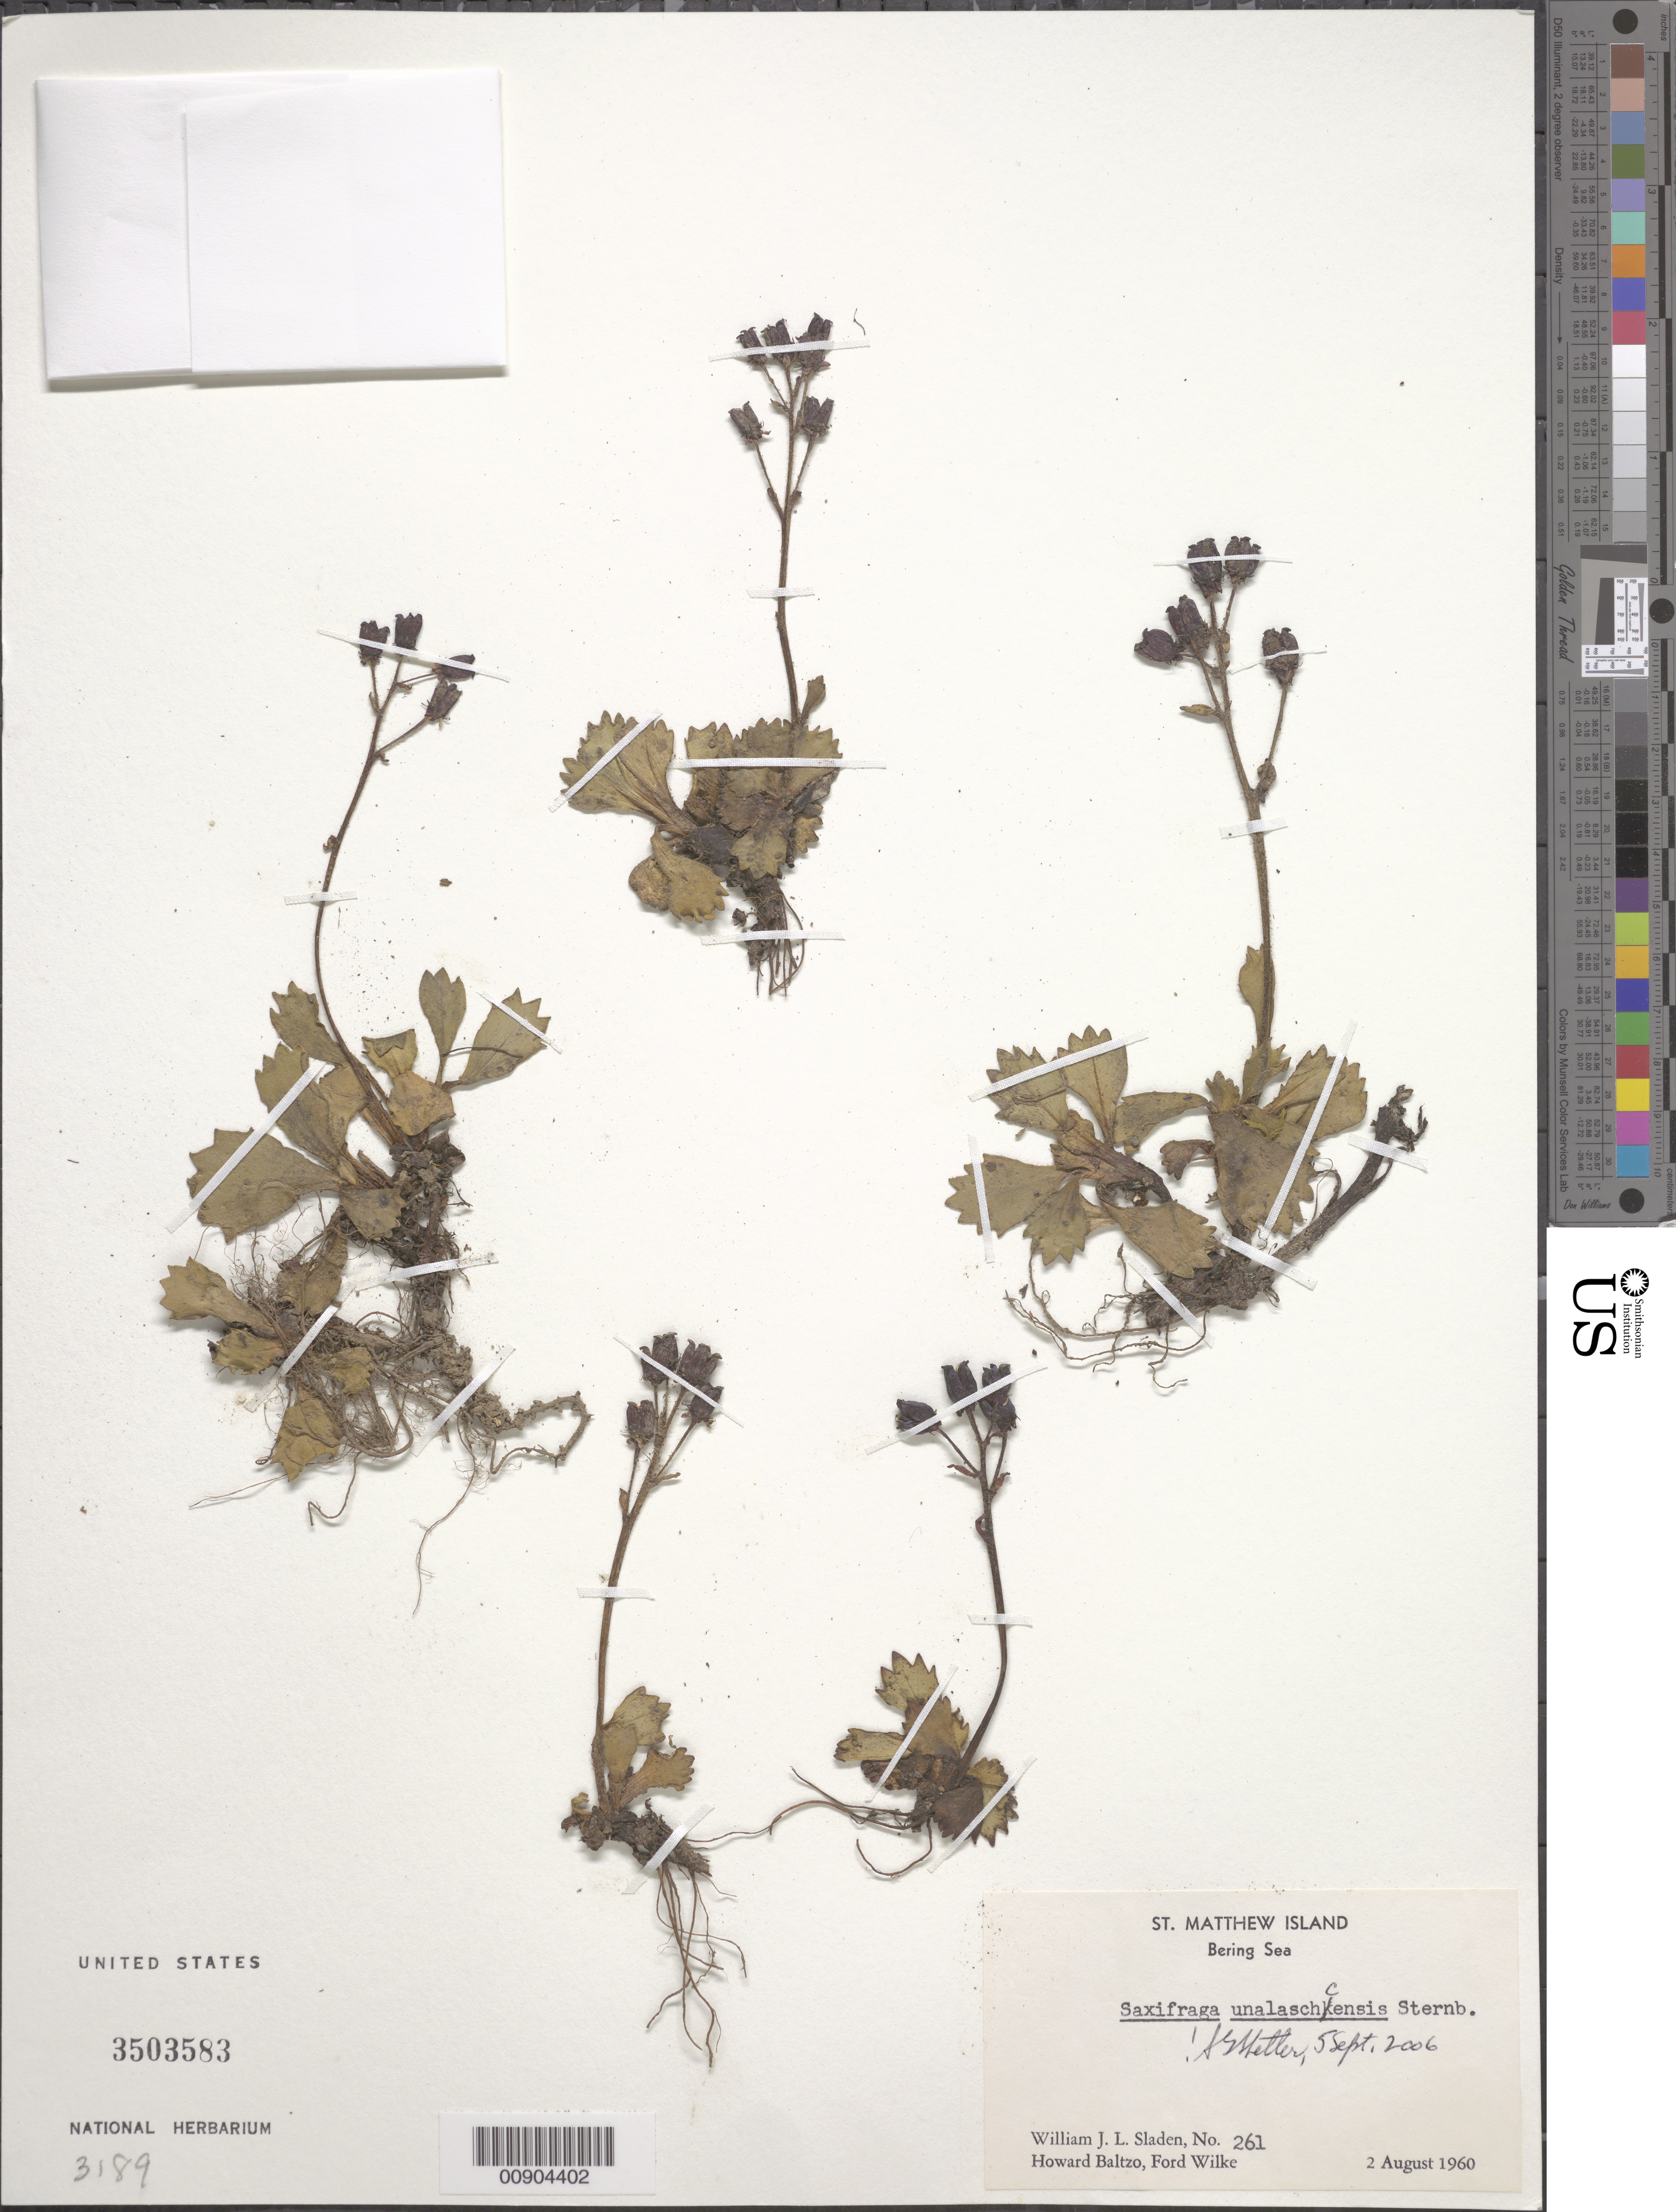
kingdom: Plantae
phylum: Tracheophyta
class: Magnoliopsida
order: Saxifragales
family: Saxifragaceae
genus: Micranthes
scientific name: Micranthes unalaschcensis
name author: (Sternb.) Gornall & H. Ohba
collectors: W. Sladen, H. Baltzo & F. Wilke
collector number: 261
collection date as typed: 02 Aug 1960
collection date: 1960-08-02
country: United States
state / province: Alaska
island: St. Matthew Island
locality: St. Matthew Island, Bering Sea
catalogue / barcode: US 3503583